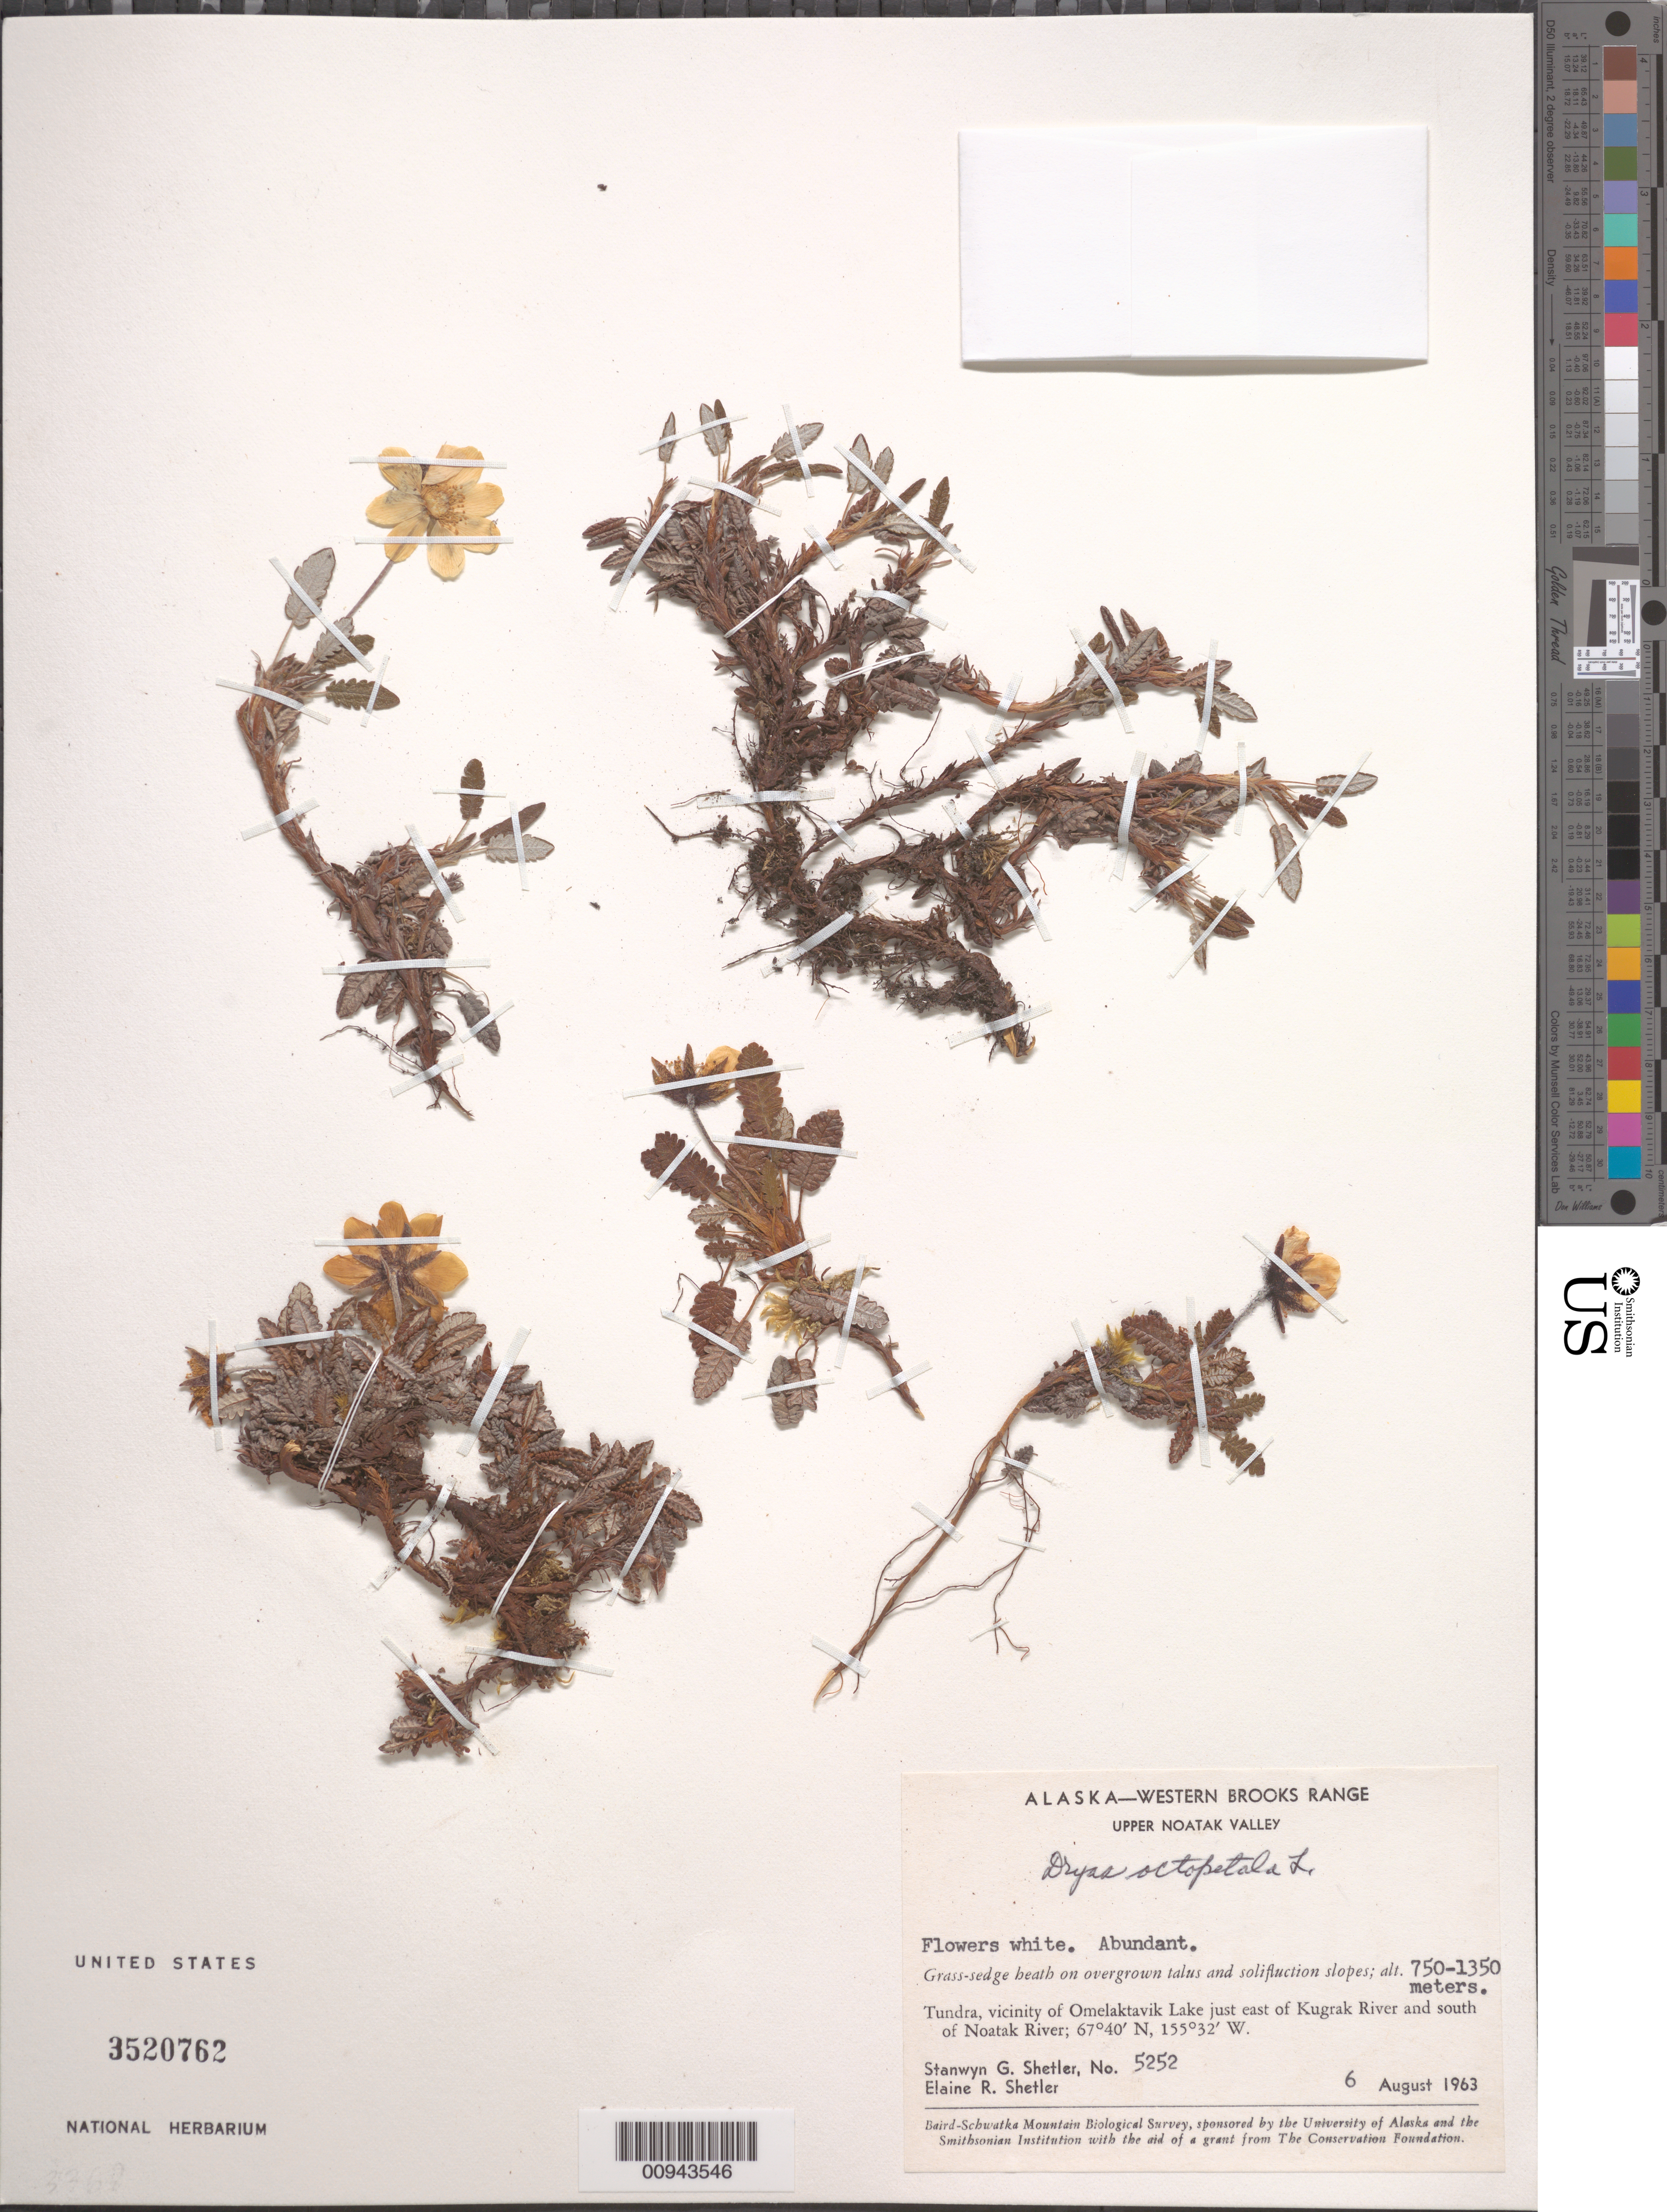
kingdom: Plantae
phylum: Tracheophyta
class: Magnoliopsida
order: Rosales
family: Rosaceae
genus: Dryas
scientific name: Dryas octopetala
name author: L.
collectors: S. Shetler & E. R. Shetler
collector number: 5252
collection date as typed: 06 Aug 1963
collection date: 1963-08-06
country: United States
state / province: Alaska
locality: Vicinity of Omelaktavik Lake just east of Kugrak River and south of Noatak River. Western Brooks Range, Upper Noatak Valley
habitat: Tundra. Grass-sedge heath on overgrown talus and solifluction slopes.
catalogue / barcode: US 3520762